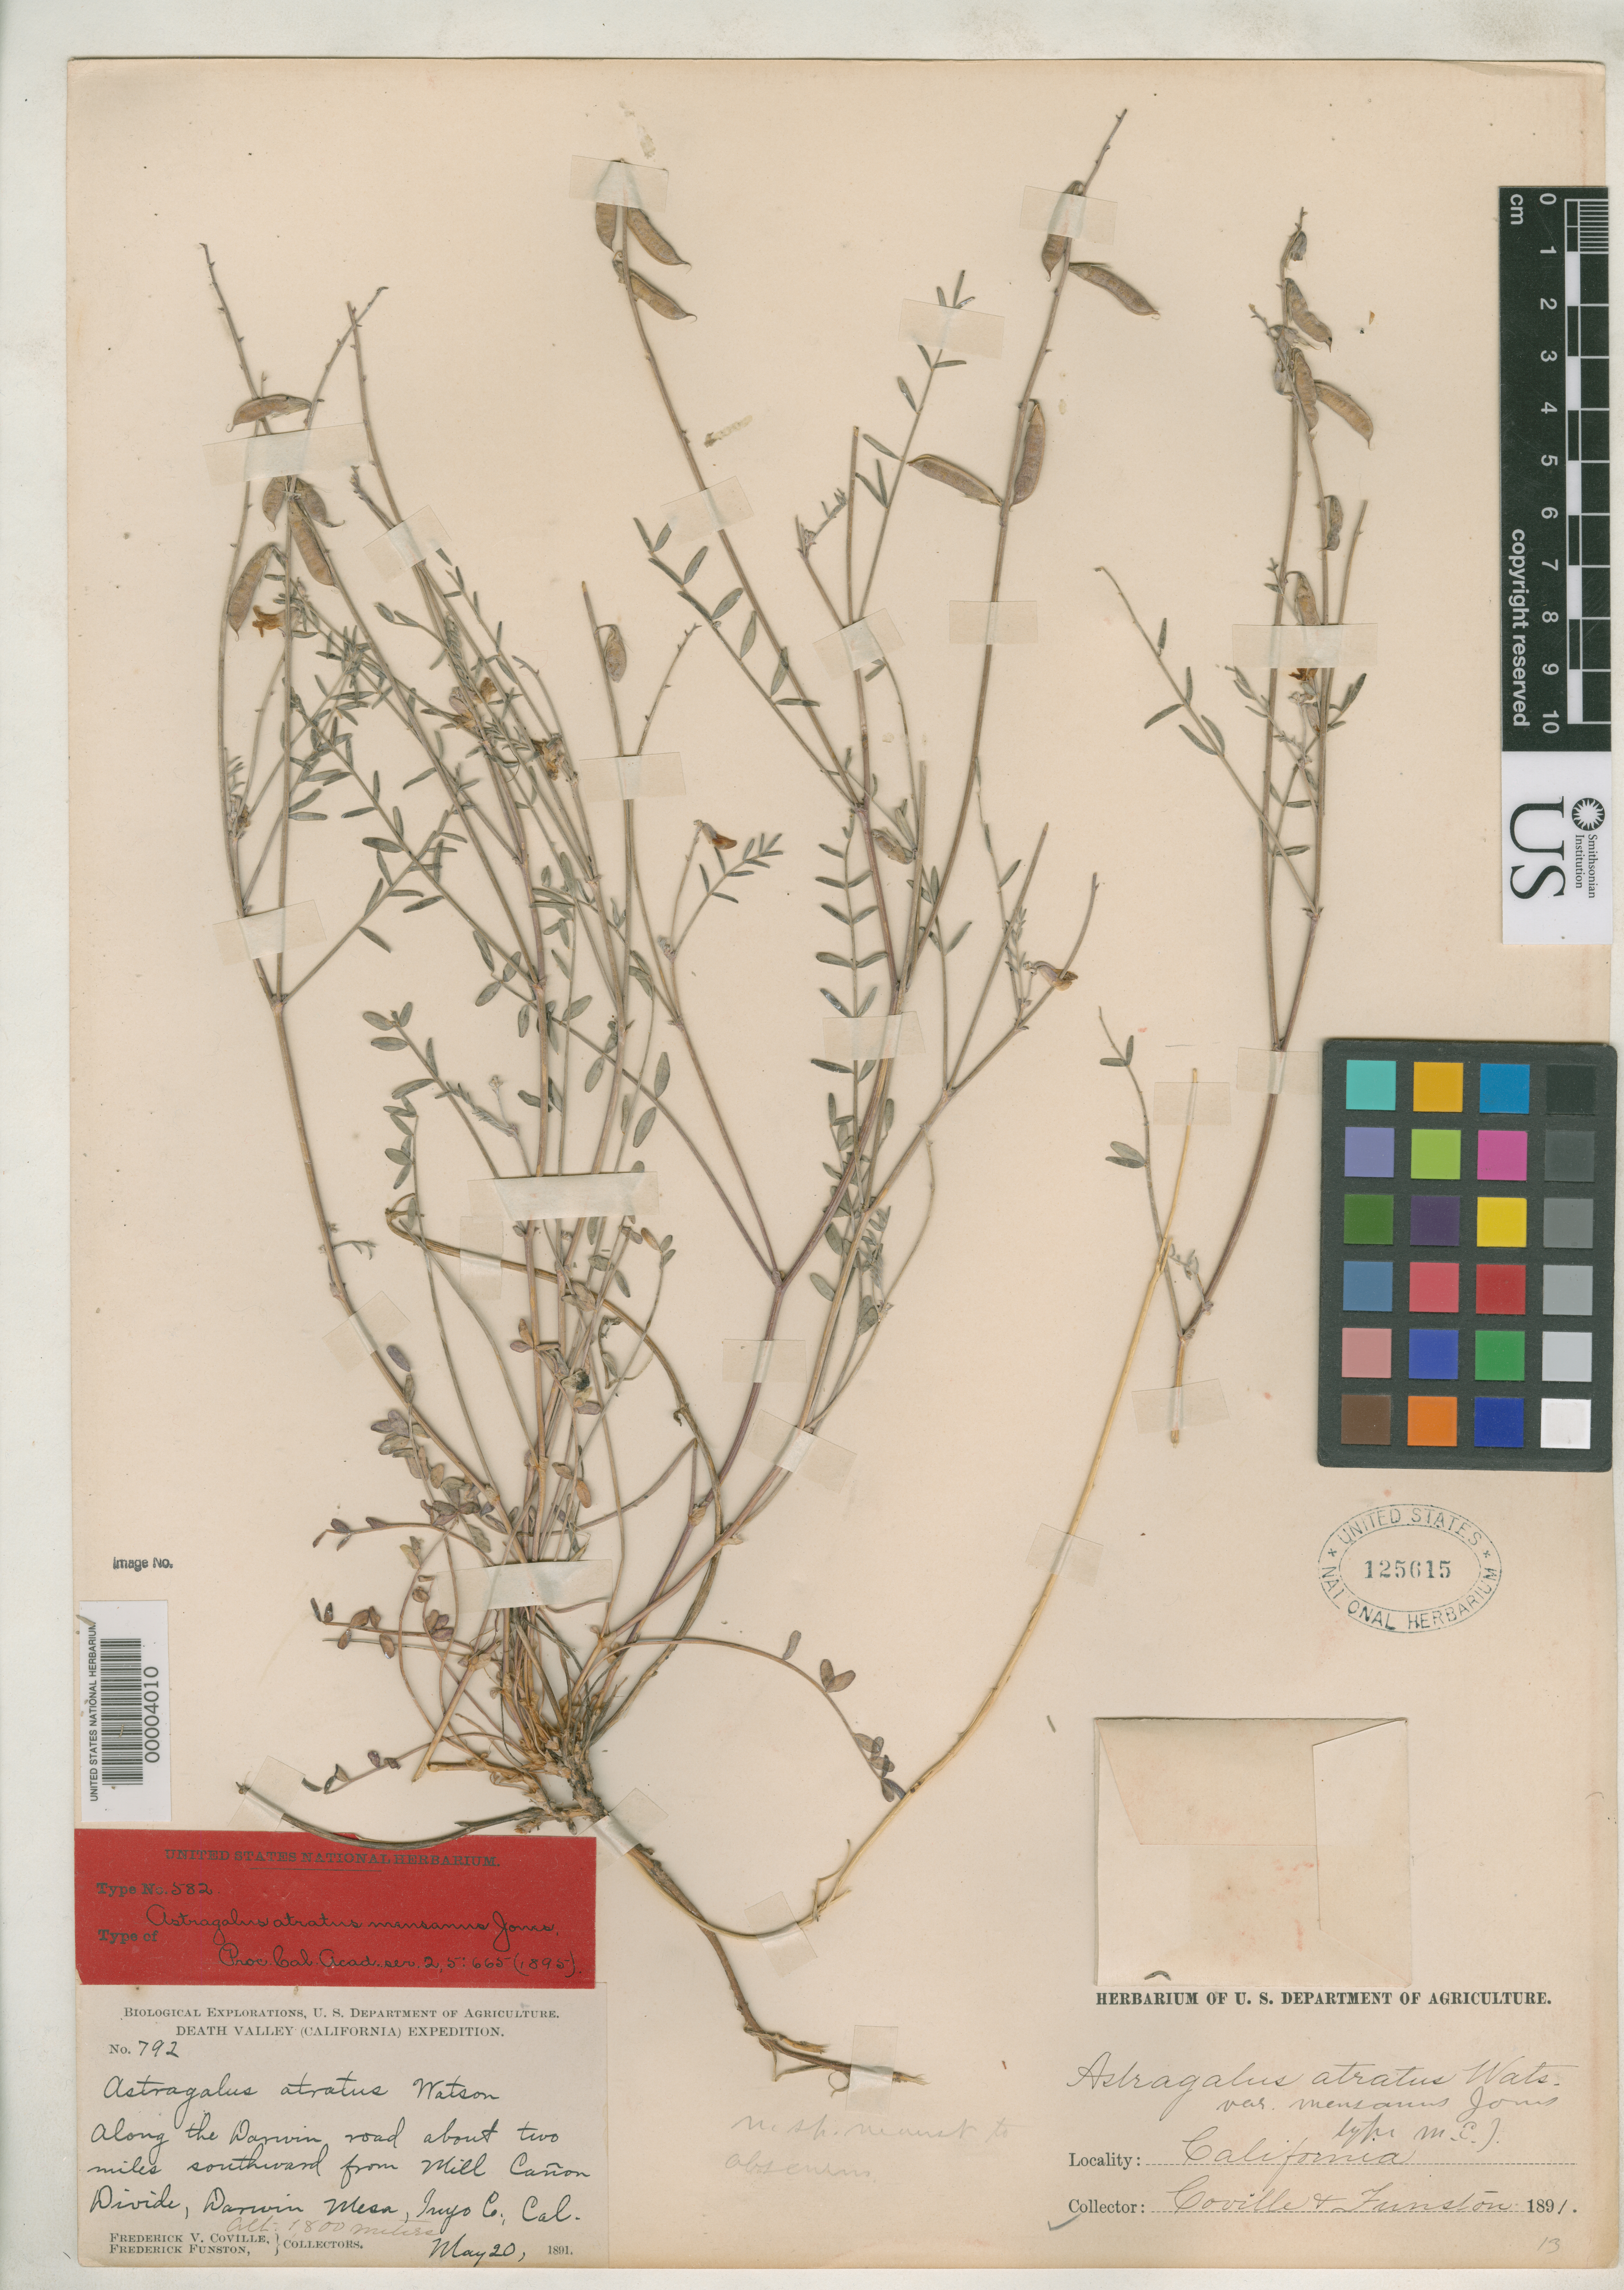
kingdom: Plantae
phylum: Tracheophyta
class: Magnoliopsida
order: Fabales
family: Fabaceae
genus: Astragalus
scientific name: Astragalus atratus var. mensanus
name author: M.E. Jones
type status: Holotype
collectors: F. V. Coville & F. Funston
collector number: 792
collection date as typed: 20 May 1891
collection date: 1891-05-20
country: United States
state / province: California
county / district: Inyo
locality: Darwin Mesa, Mill Canyon Divide.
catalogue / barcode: US 125615